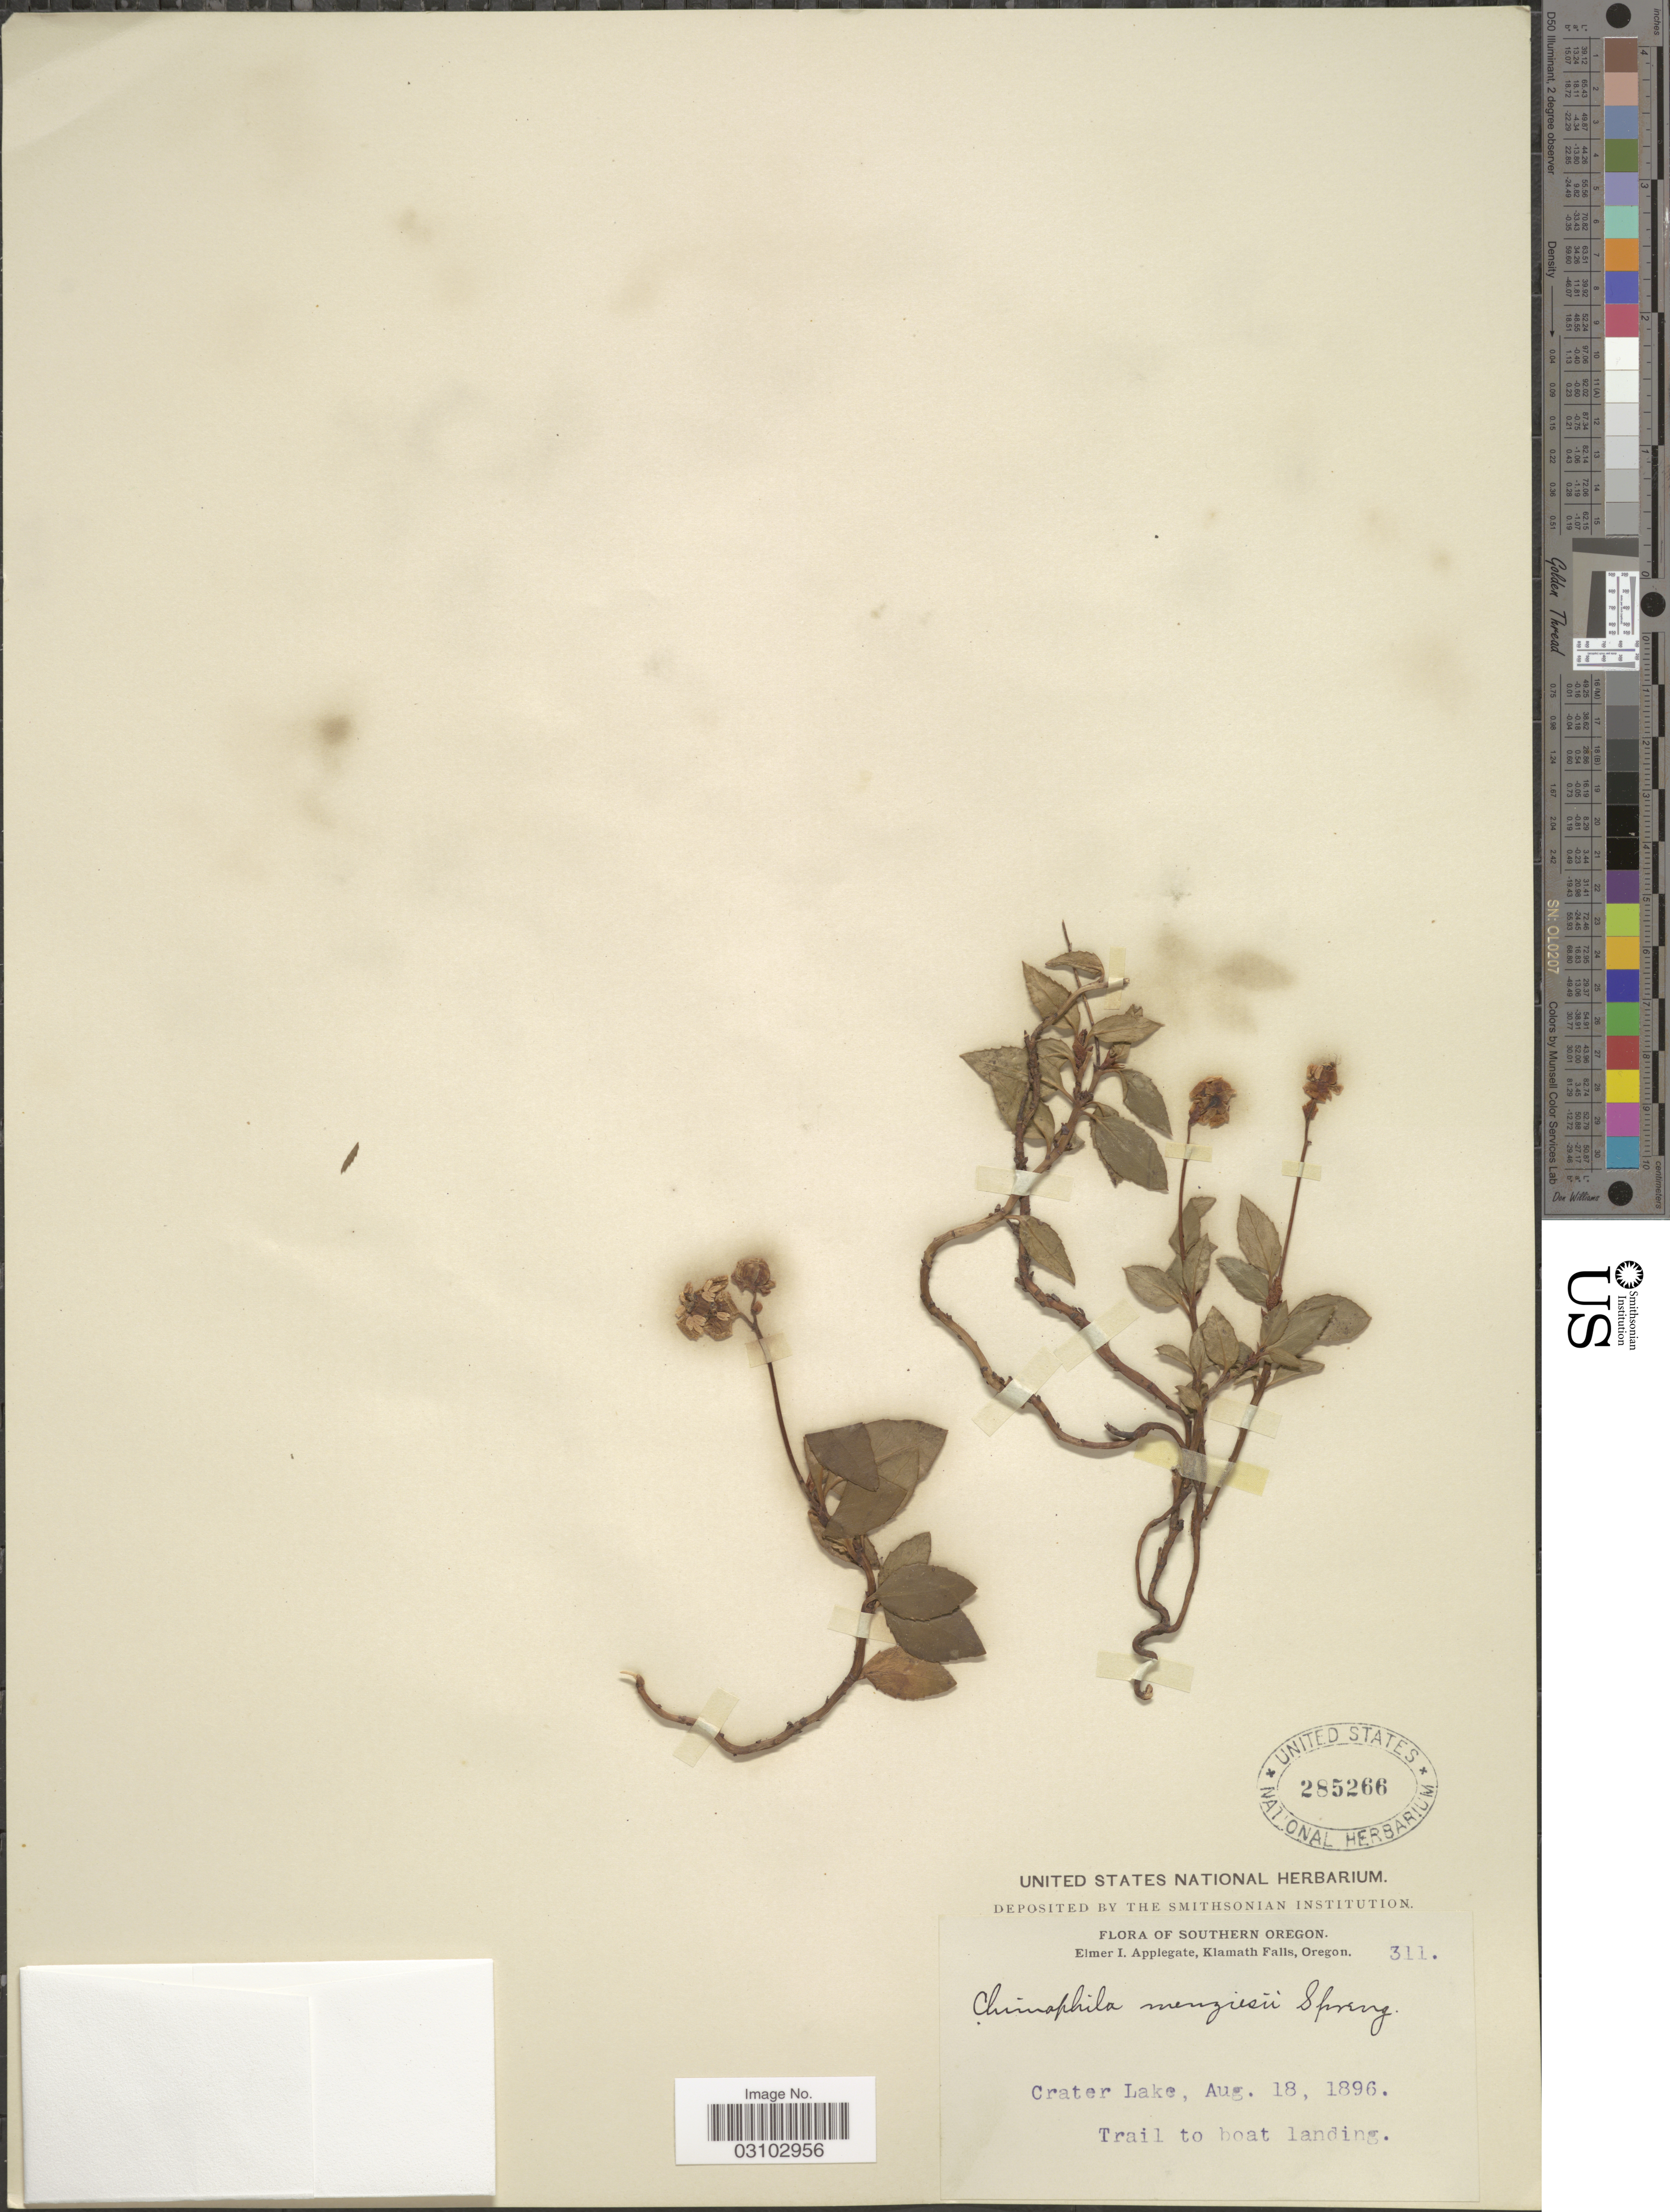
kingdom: Plantae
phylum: Tracheophyta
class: Magnoliopsida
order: Ericales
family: Ericaceae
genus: Chimaphila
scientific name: Chimaphila menziesii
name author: (R. Br. ex G. Don) Spreng.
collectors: E. I. Applegate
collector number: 311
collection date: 1896-08-18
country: United States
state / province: Oregon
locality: Southern Oregon. Crater Lake. Trail to boat landing.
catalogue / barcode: US 285266